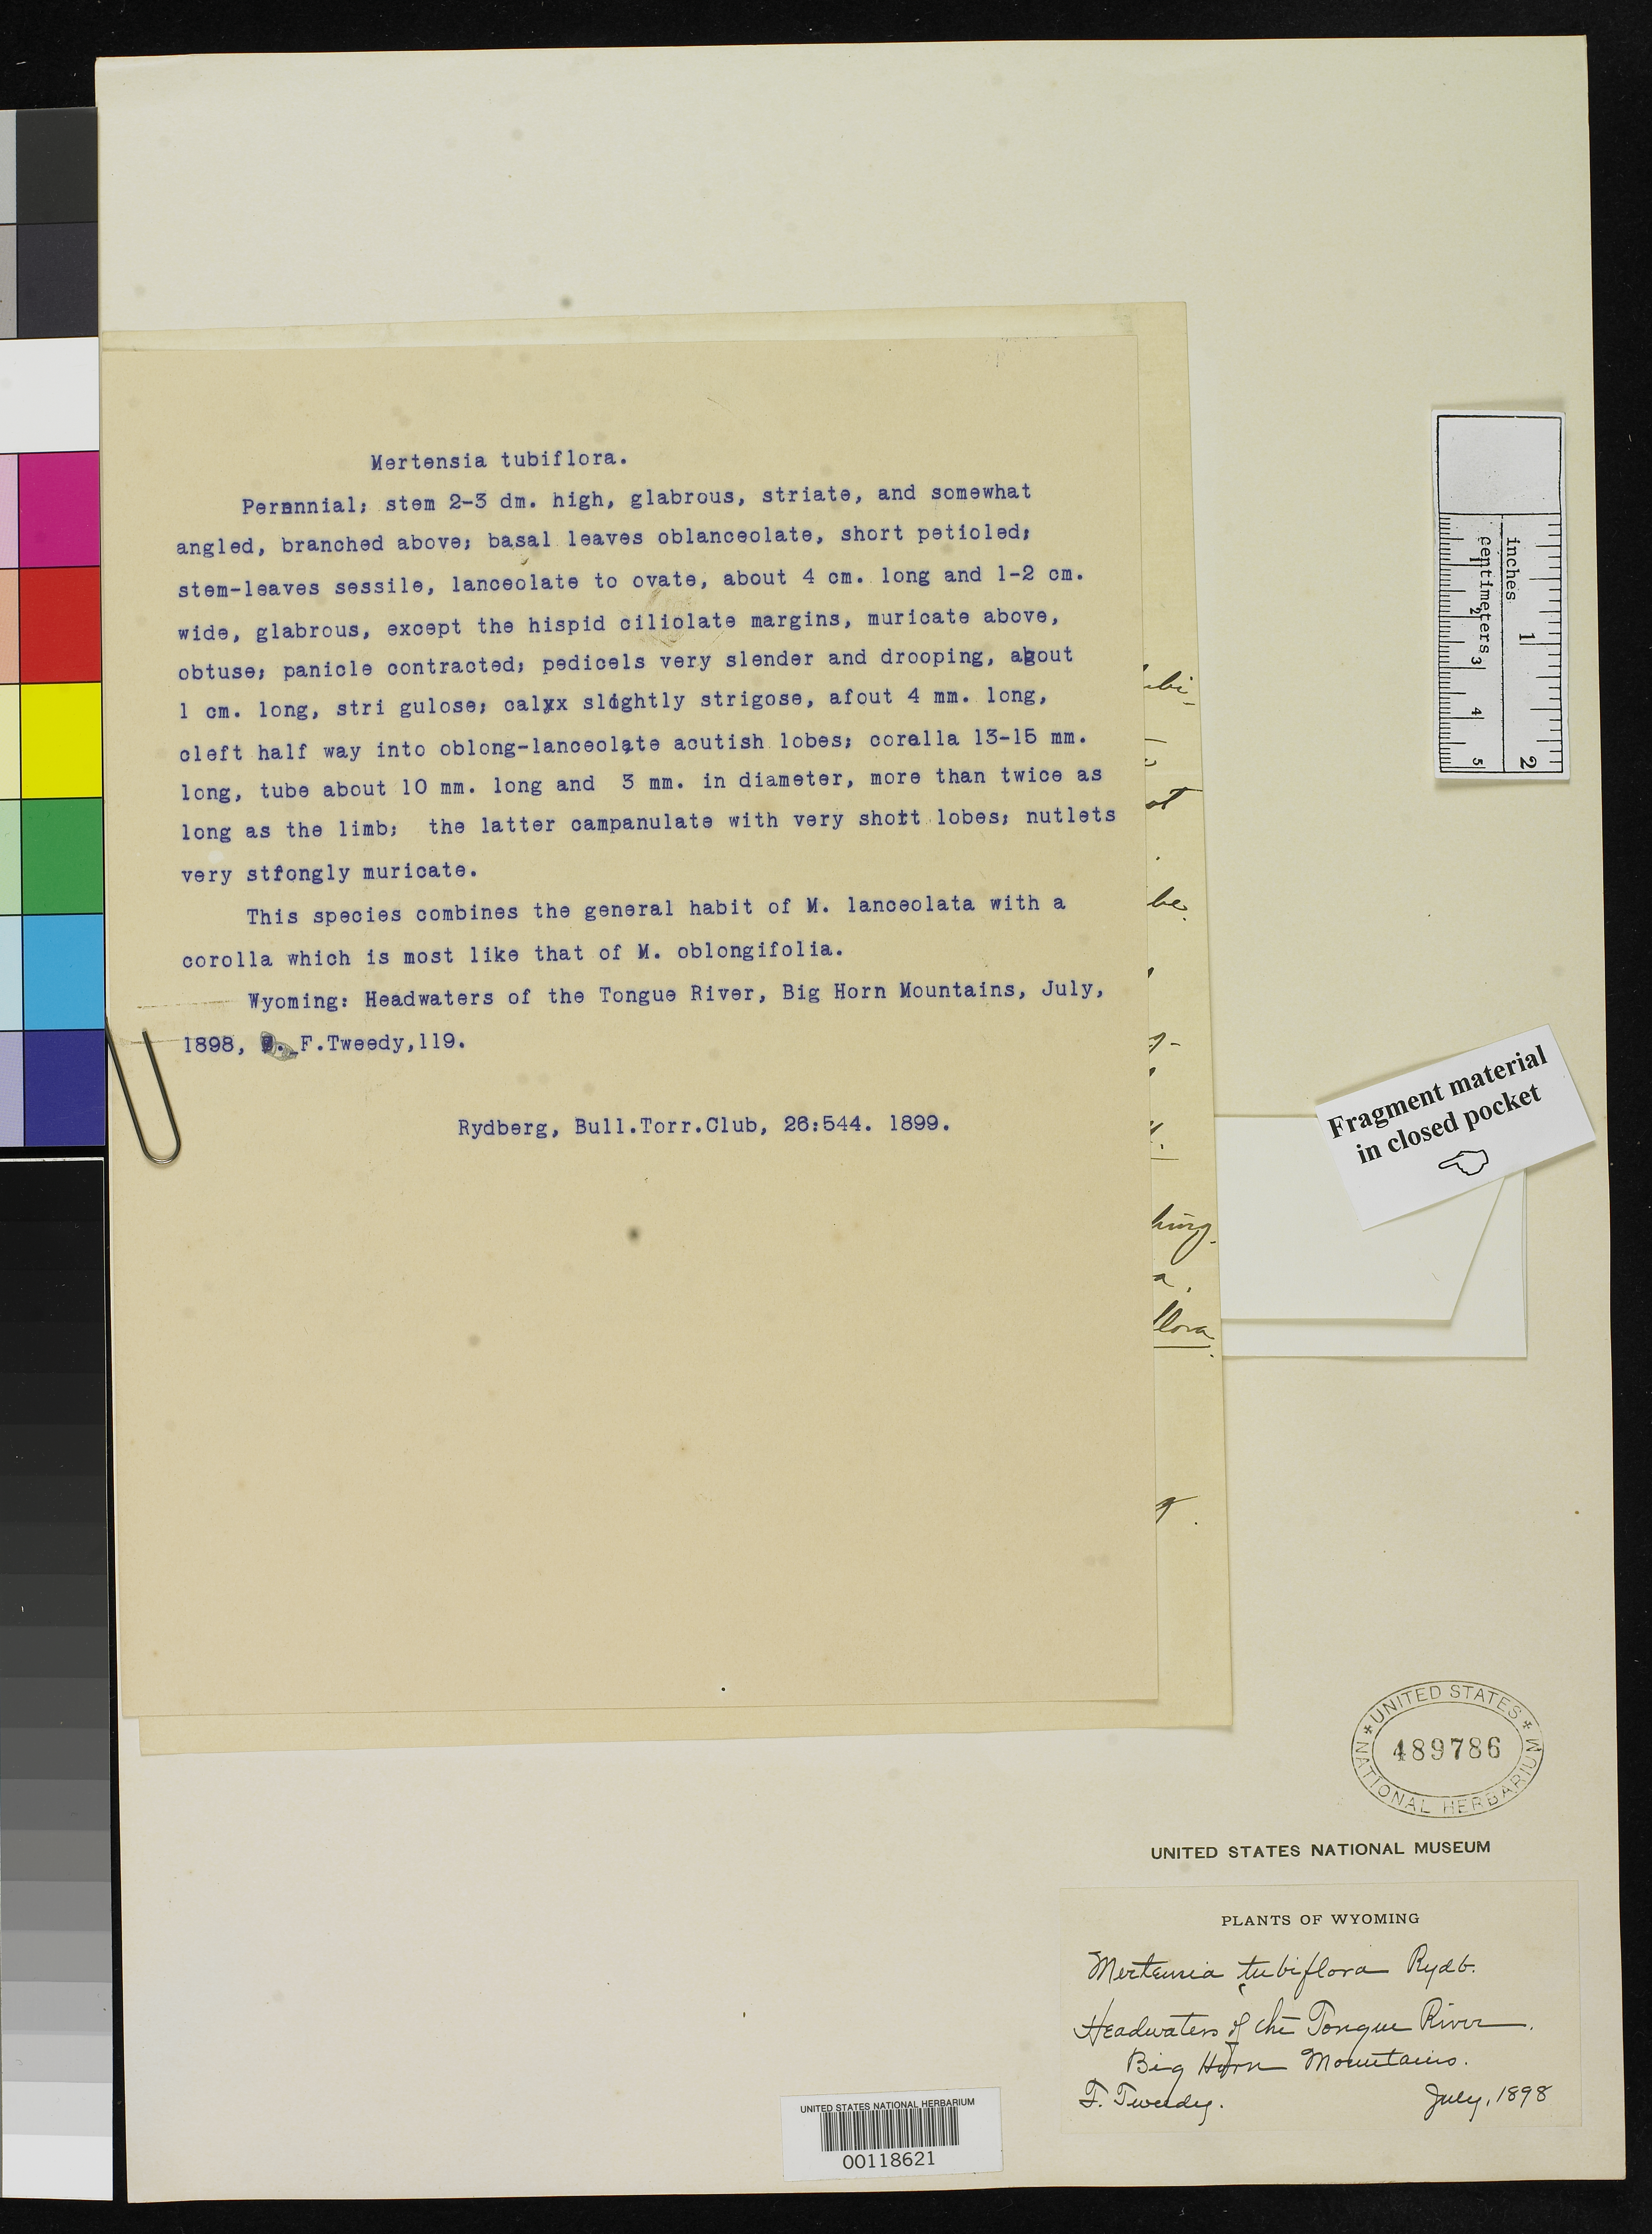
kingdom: Plantae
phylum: Tracheophyta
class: Magnoliopsida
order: Boraginales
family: Boraginaceae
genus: Mertensia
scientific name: Mertensia tubiflora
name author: Rydb.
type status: Isotype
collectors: F. Tweedy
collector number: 119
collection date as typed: Jul 1898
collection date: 1898-07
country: United States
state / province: Wyoming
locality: Big Horn Mts., headwaters of Tongue River.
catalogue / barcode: US 48786